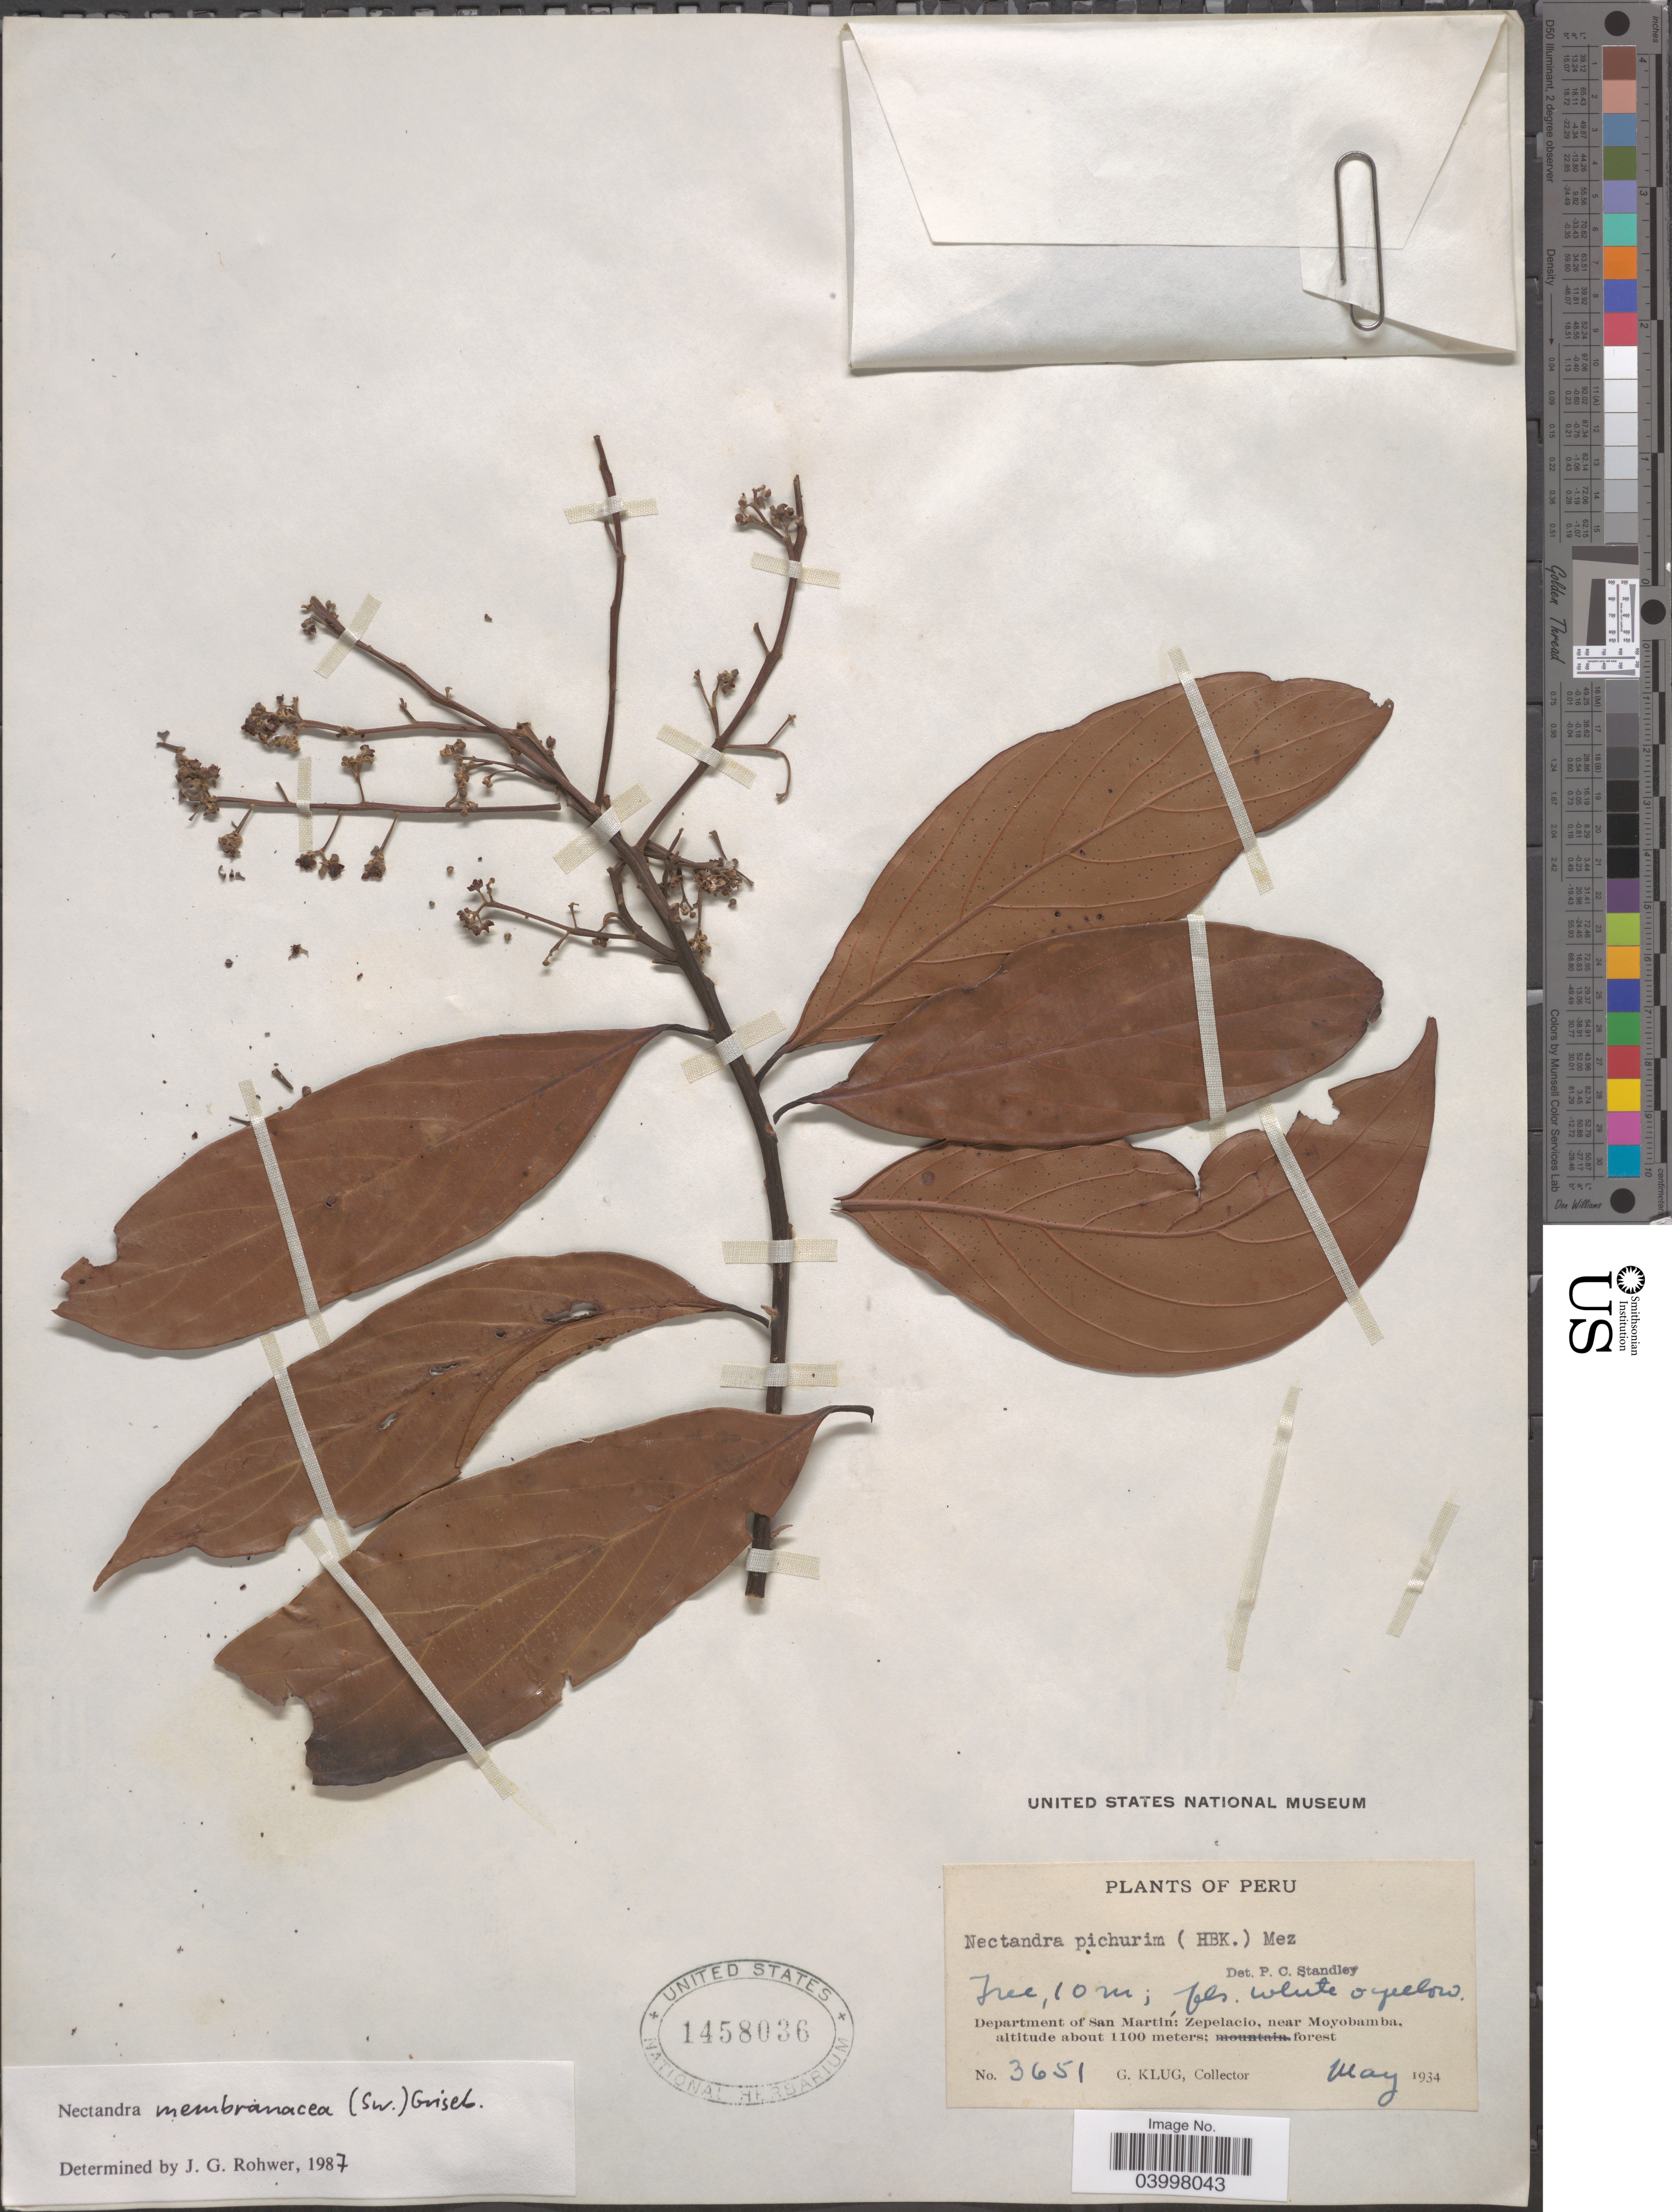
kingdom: Plantae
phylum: Tracheophyta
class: Magnoliopsida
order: Laurales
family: Lauraceae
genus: Nectandra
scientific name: Nectandra membranacea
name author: (Sw.) Griseb.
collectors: G. Klug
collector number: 3651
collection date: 1934-05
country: Peru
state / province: San Martín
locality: Department of San Martín: Zepelacio, near Moyobamba.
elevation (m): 1100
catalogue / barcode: US 1458036